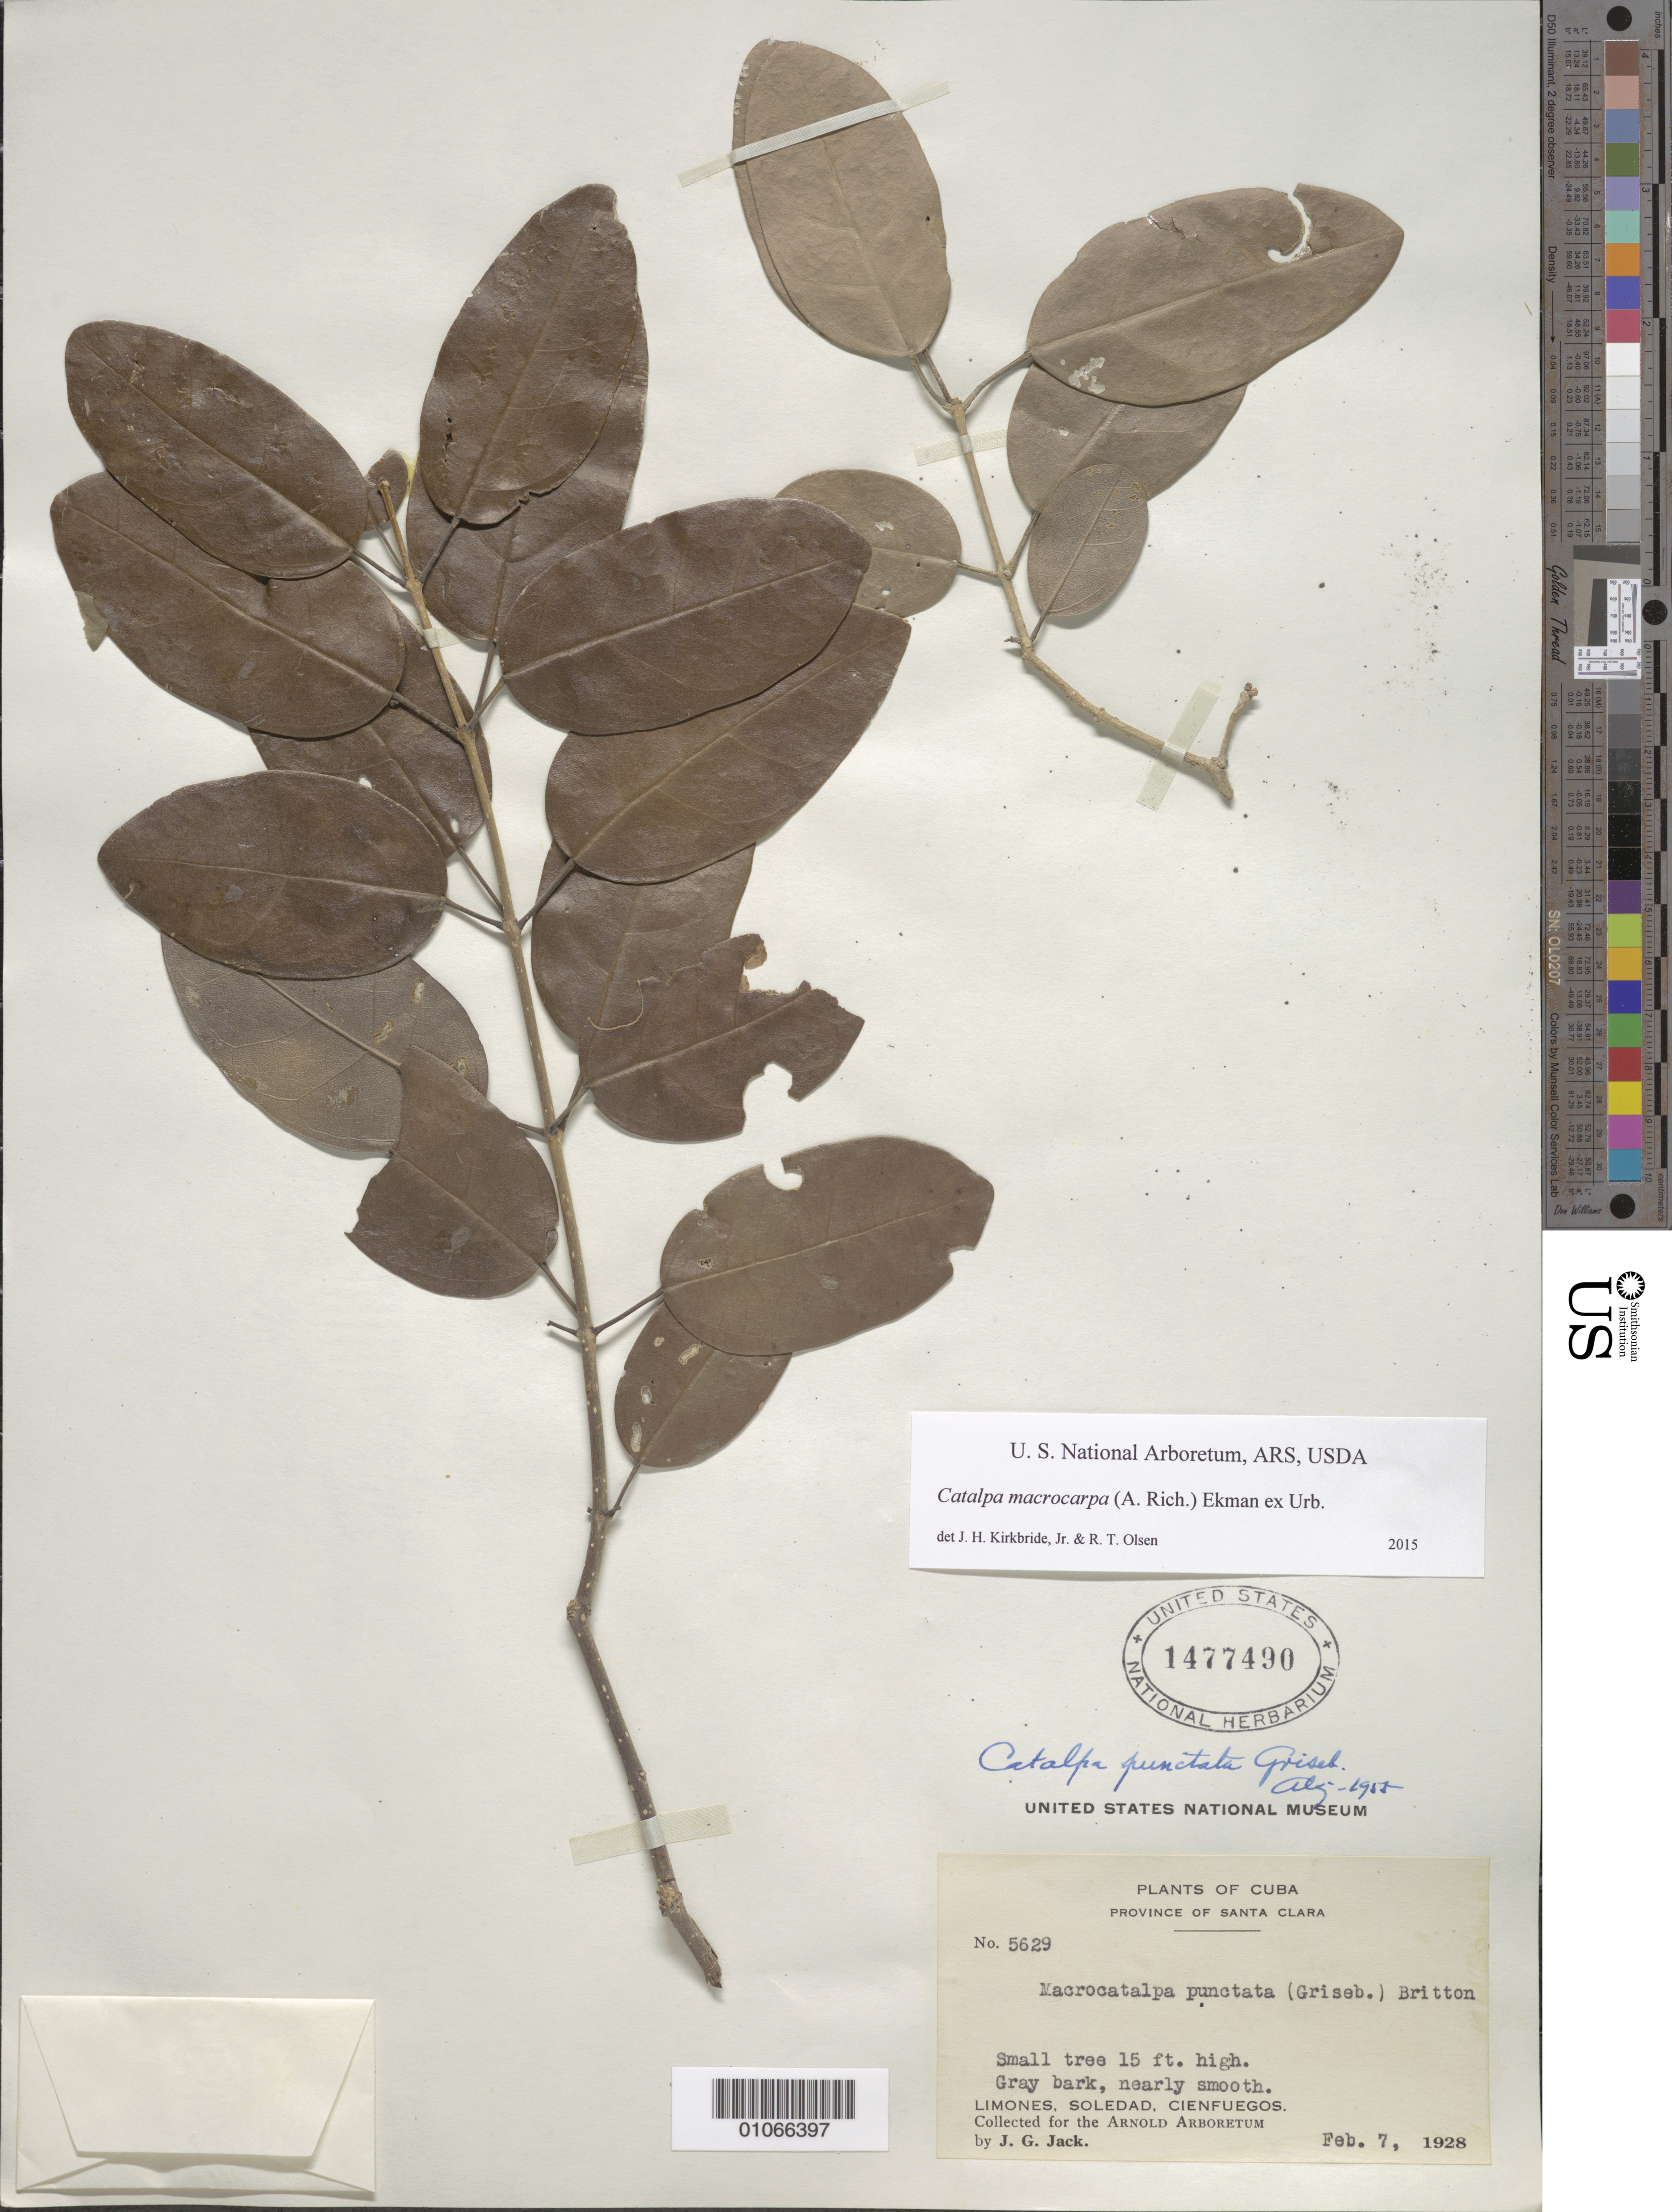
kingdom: Plantae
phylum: Tracheophyta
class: Magnoliopsida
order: Lamiales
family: Bignoniaceae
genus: Catalpa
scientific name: Catalpa punctata Griseb., nom. illeg.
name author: Griseb.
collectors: J. G. Jack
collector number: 5629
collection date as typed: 07 Feb 1928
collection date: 1928-02-07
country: Cuba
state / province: Cienfuegos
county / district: Santa Clara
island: Cuba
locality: Limones, Soledad, Cienfuegos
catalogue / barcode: US 1477490